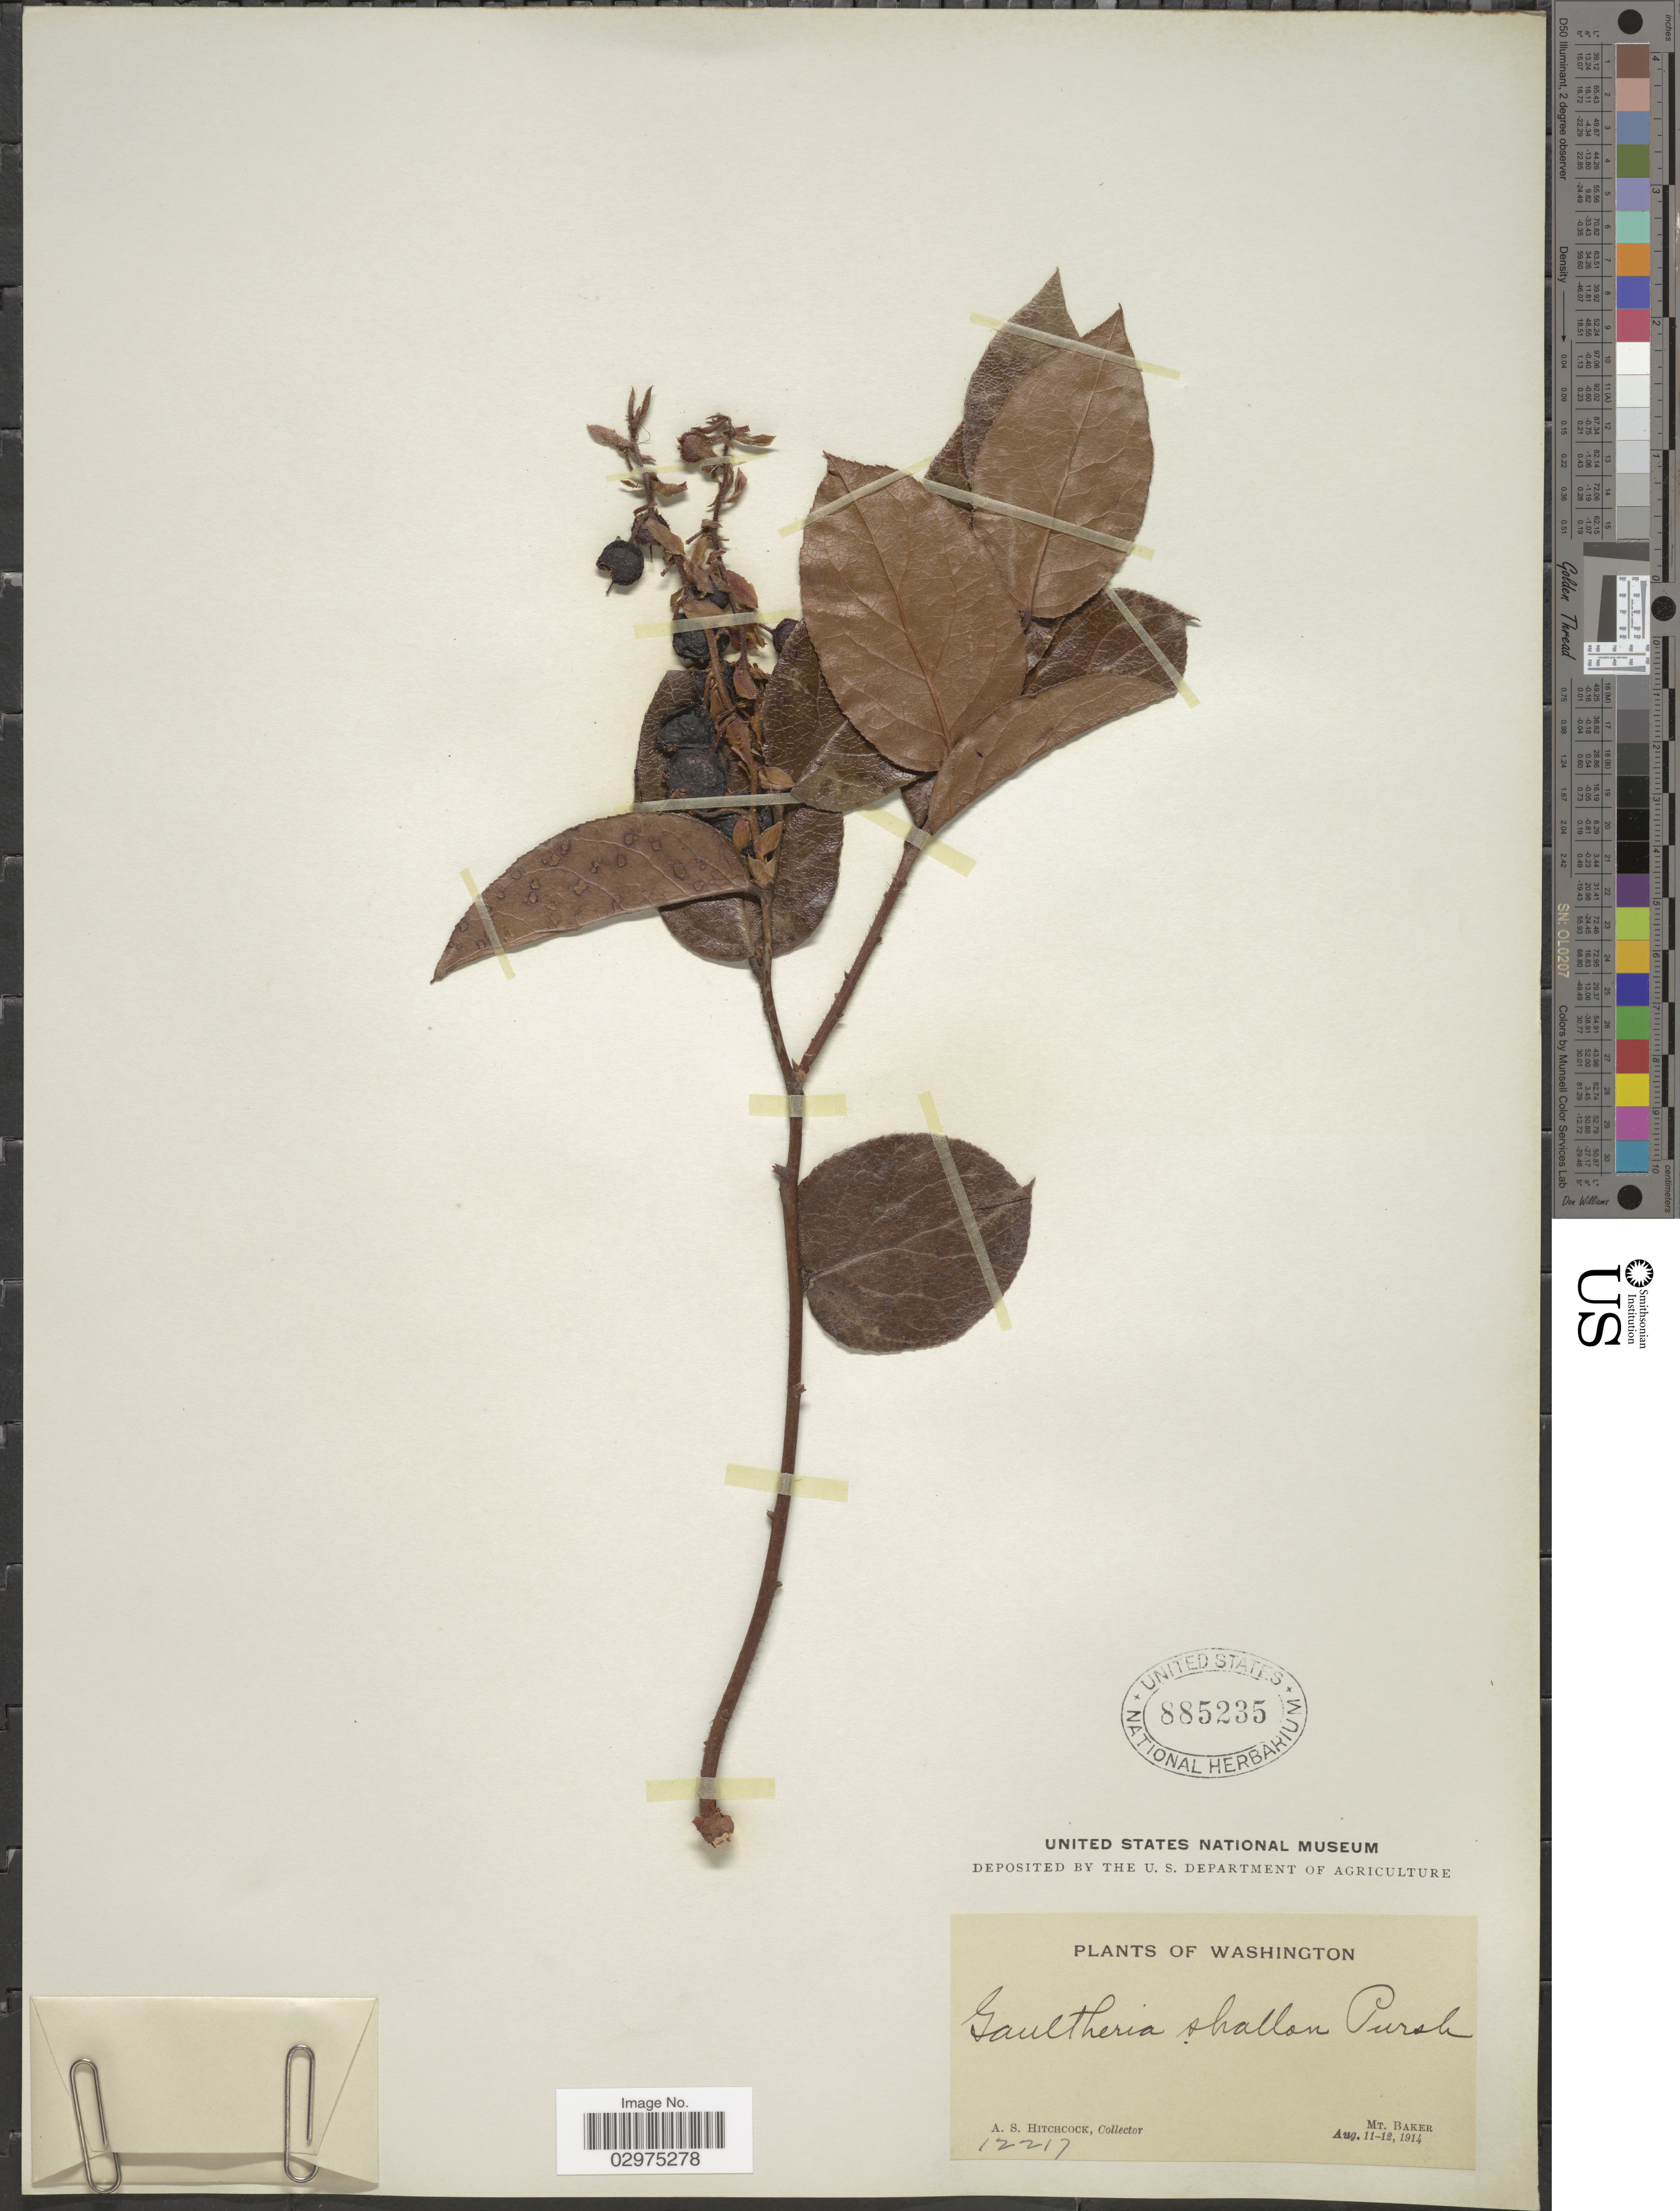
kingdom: Plantae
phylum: Tracheophyta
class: Magnoliopsida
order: Ericales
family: Ericaceae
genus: Gaultheria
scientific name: Gaultheria shallon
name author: Pursh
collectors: A. S. Hitchcock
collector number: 12217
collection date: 1914-08-11/1914-08-12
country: United States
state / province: Washington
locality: Mt. Baker.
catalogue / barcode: US 885235